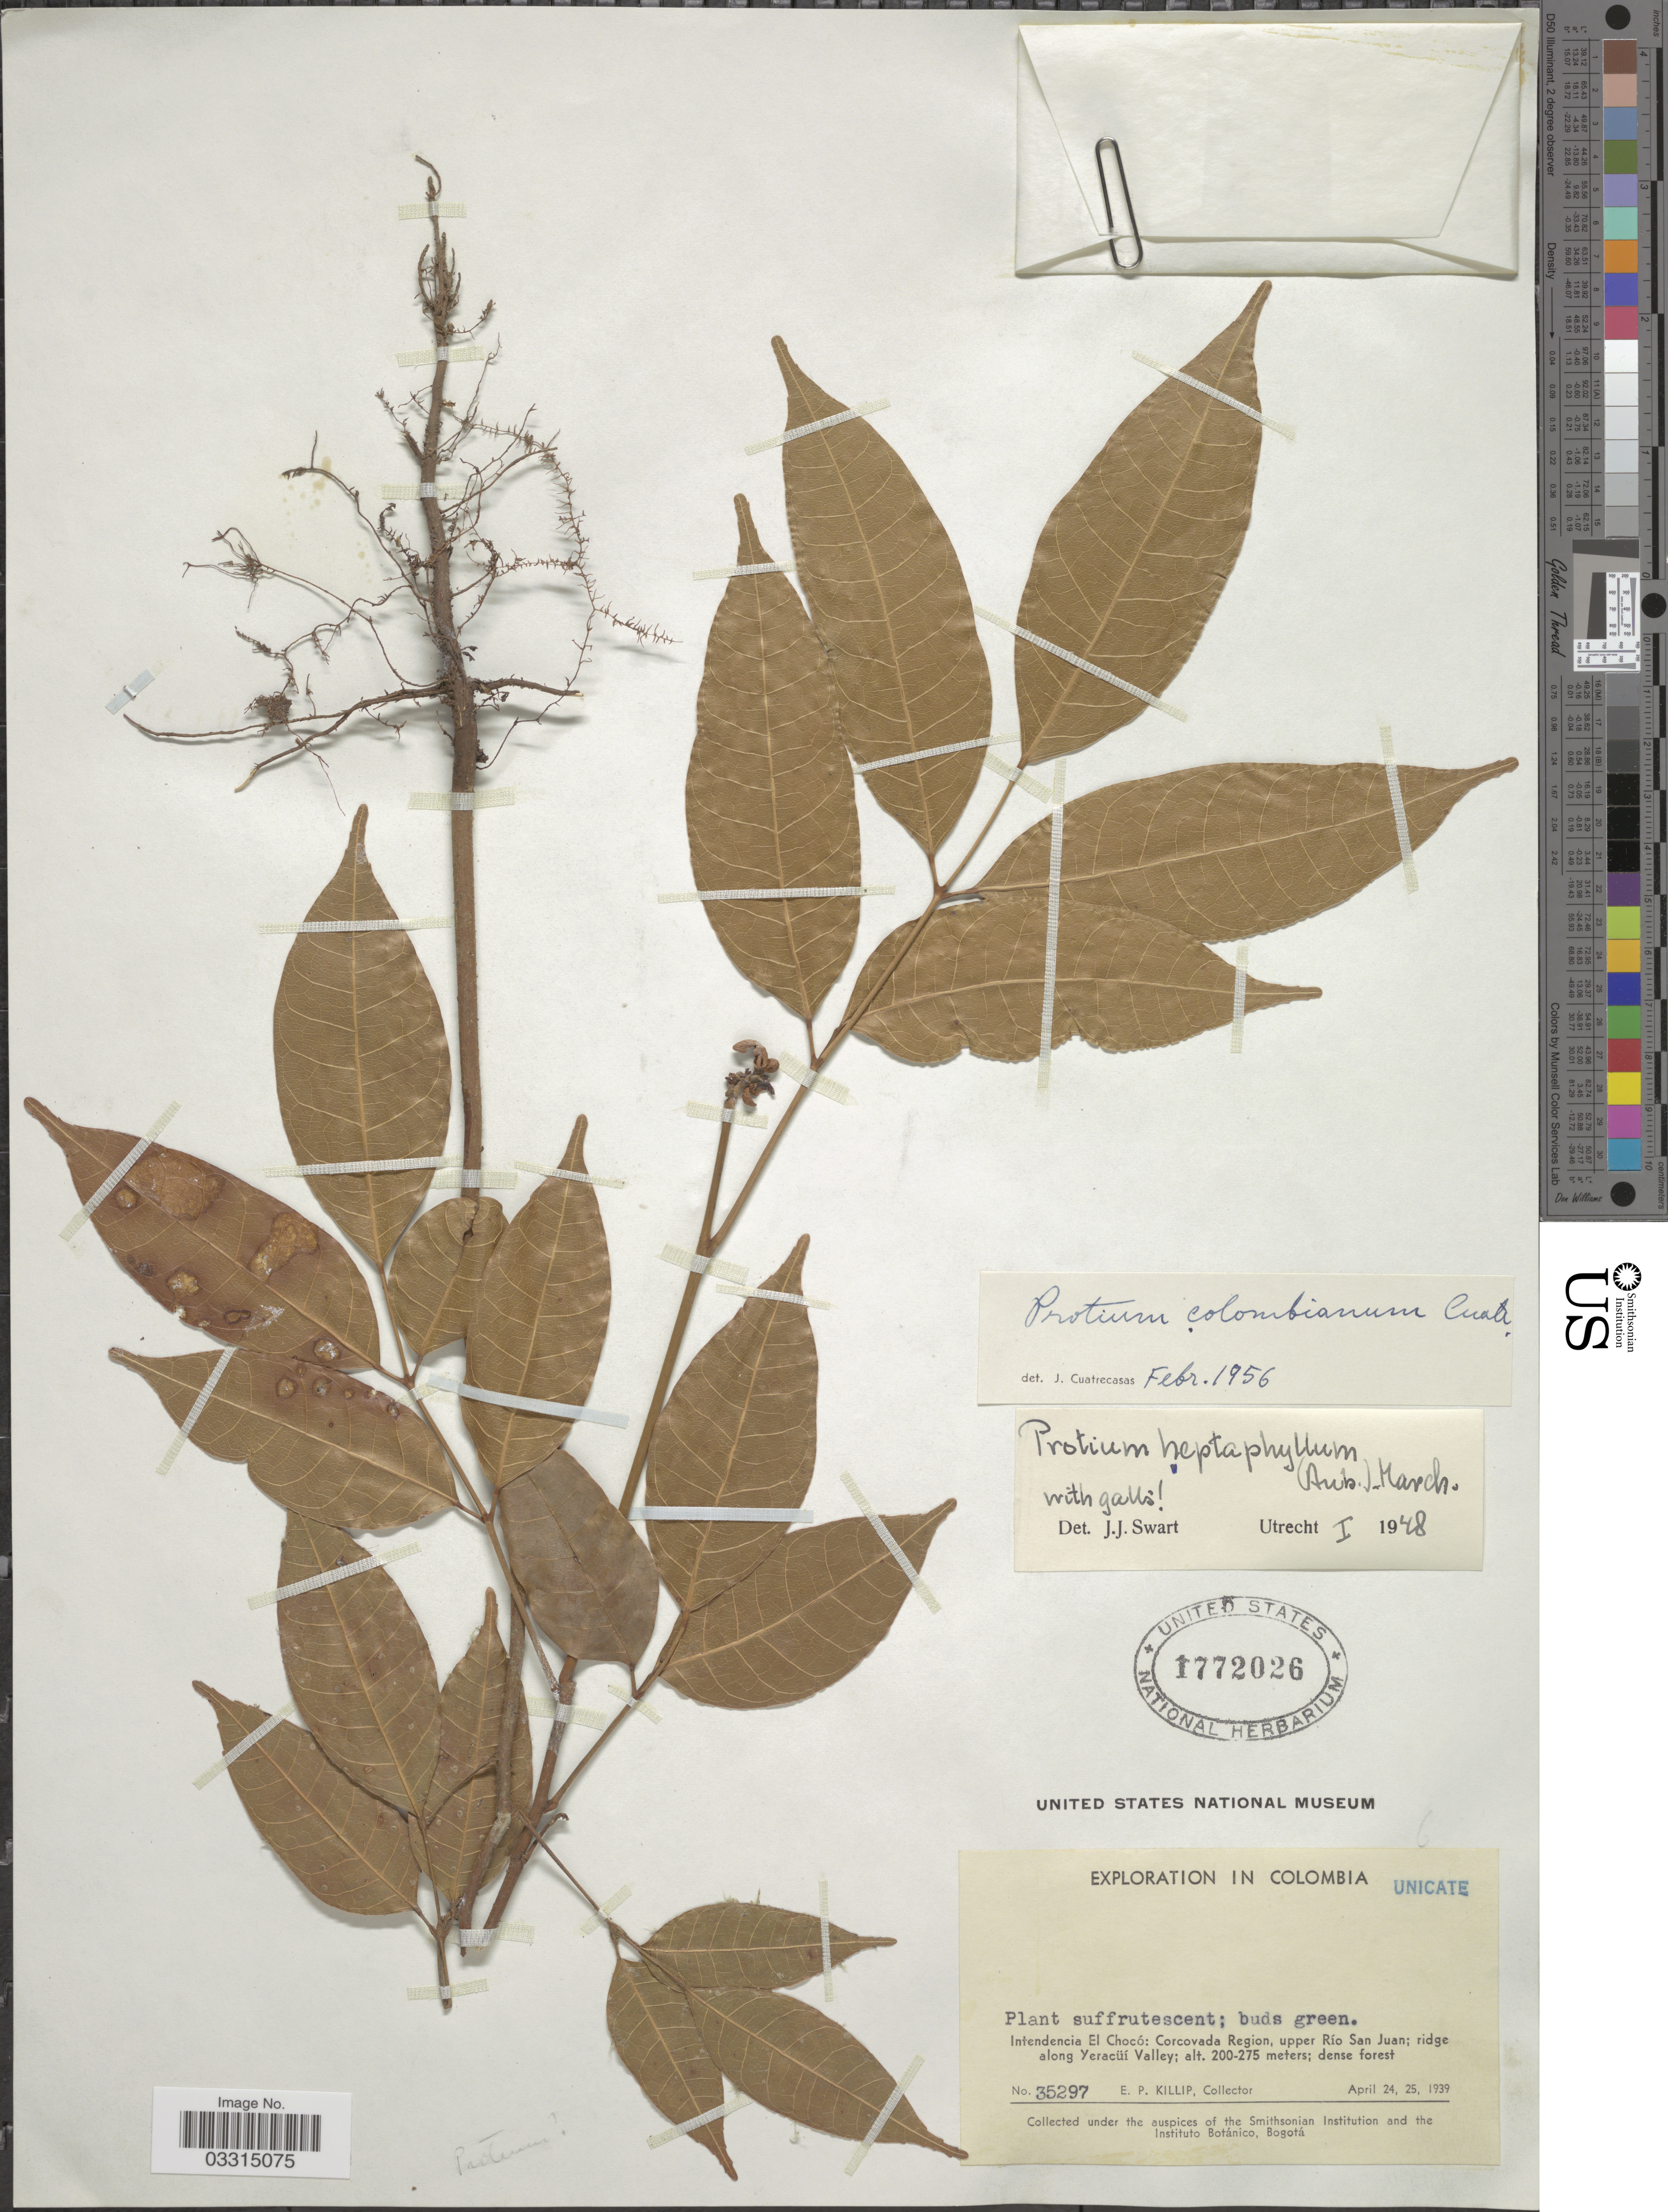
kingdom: Plantae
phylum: Tracheophyta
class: Magnoliopsida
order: Sapindales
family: Burseraceae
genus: Protium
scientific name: Protium colombianum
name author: Cuatrec.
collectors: E. P. Killip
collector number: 35297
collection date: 1939-04-24/1939-04-25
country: Colombia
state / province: Chocó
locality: Intendencia El Chocó: Corcovada Region, upper Río San Juan; ridge along Yeracüí Valley.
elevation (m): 200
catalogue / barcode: US 1772026